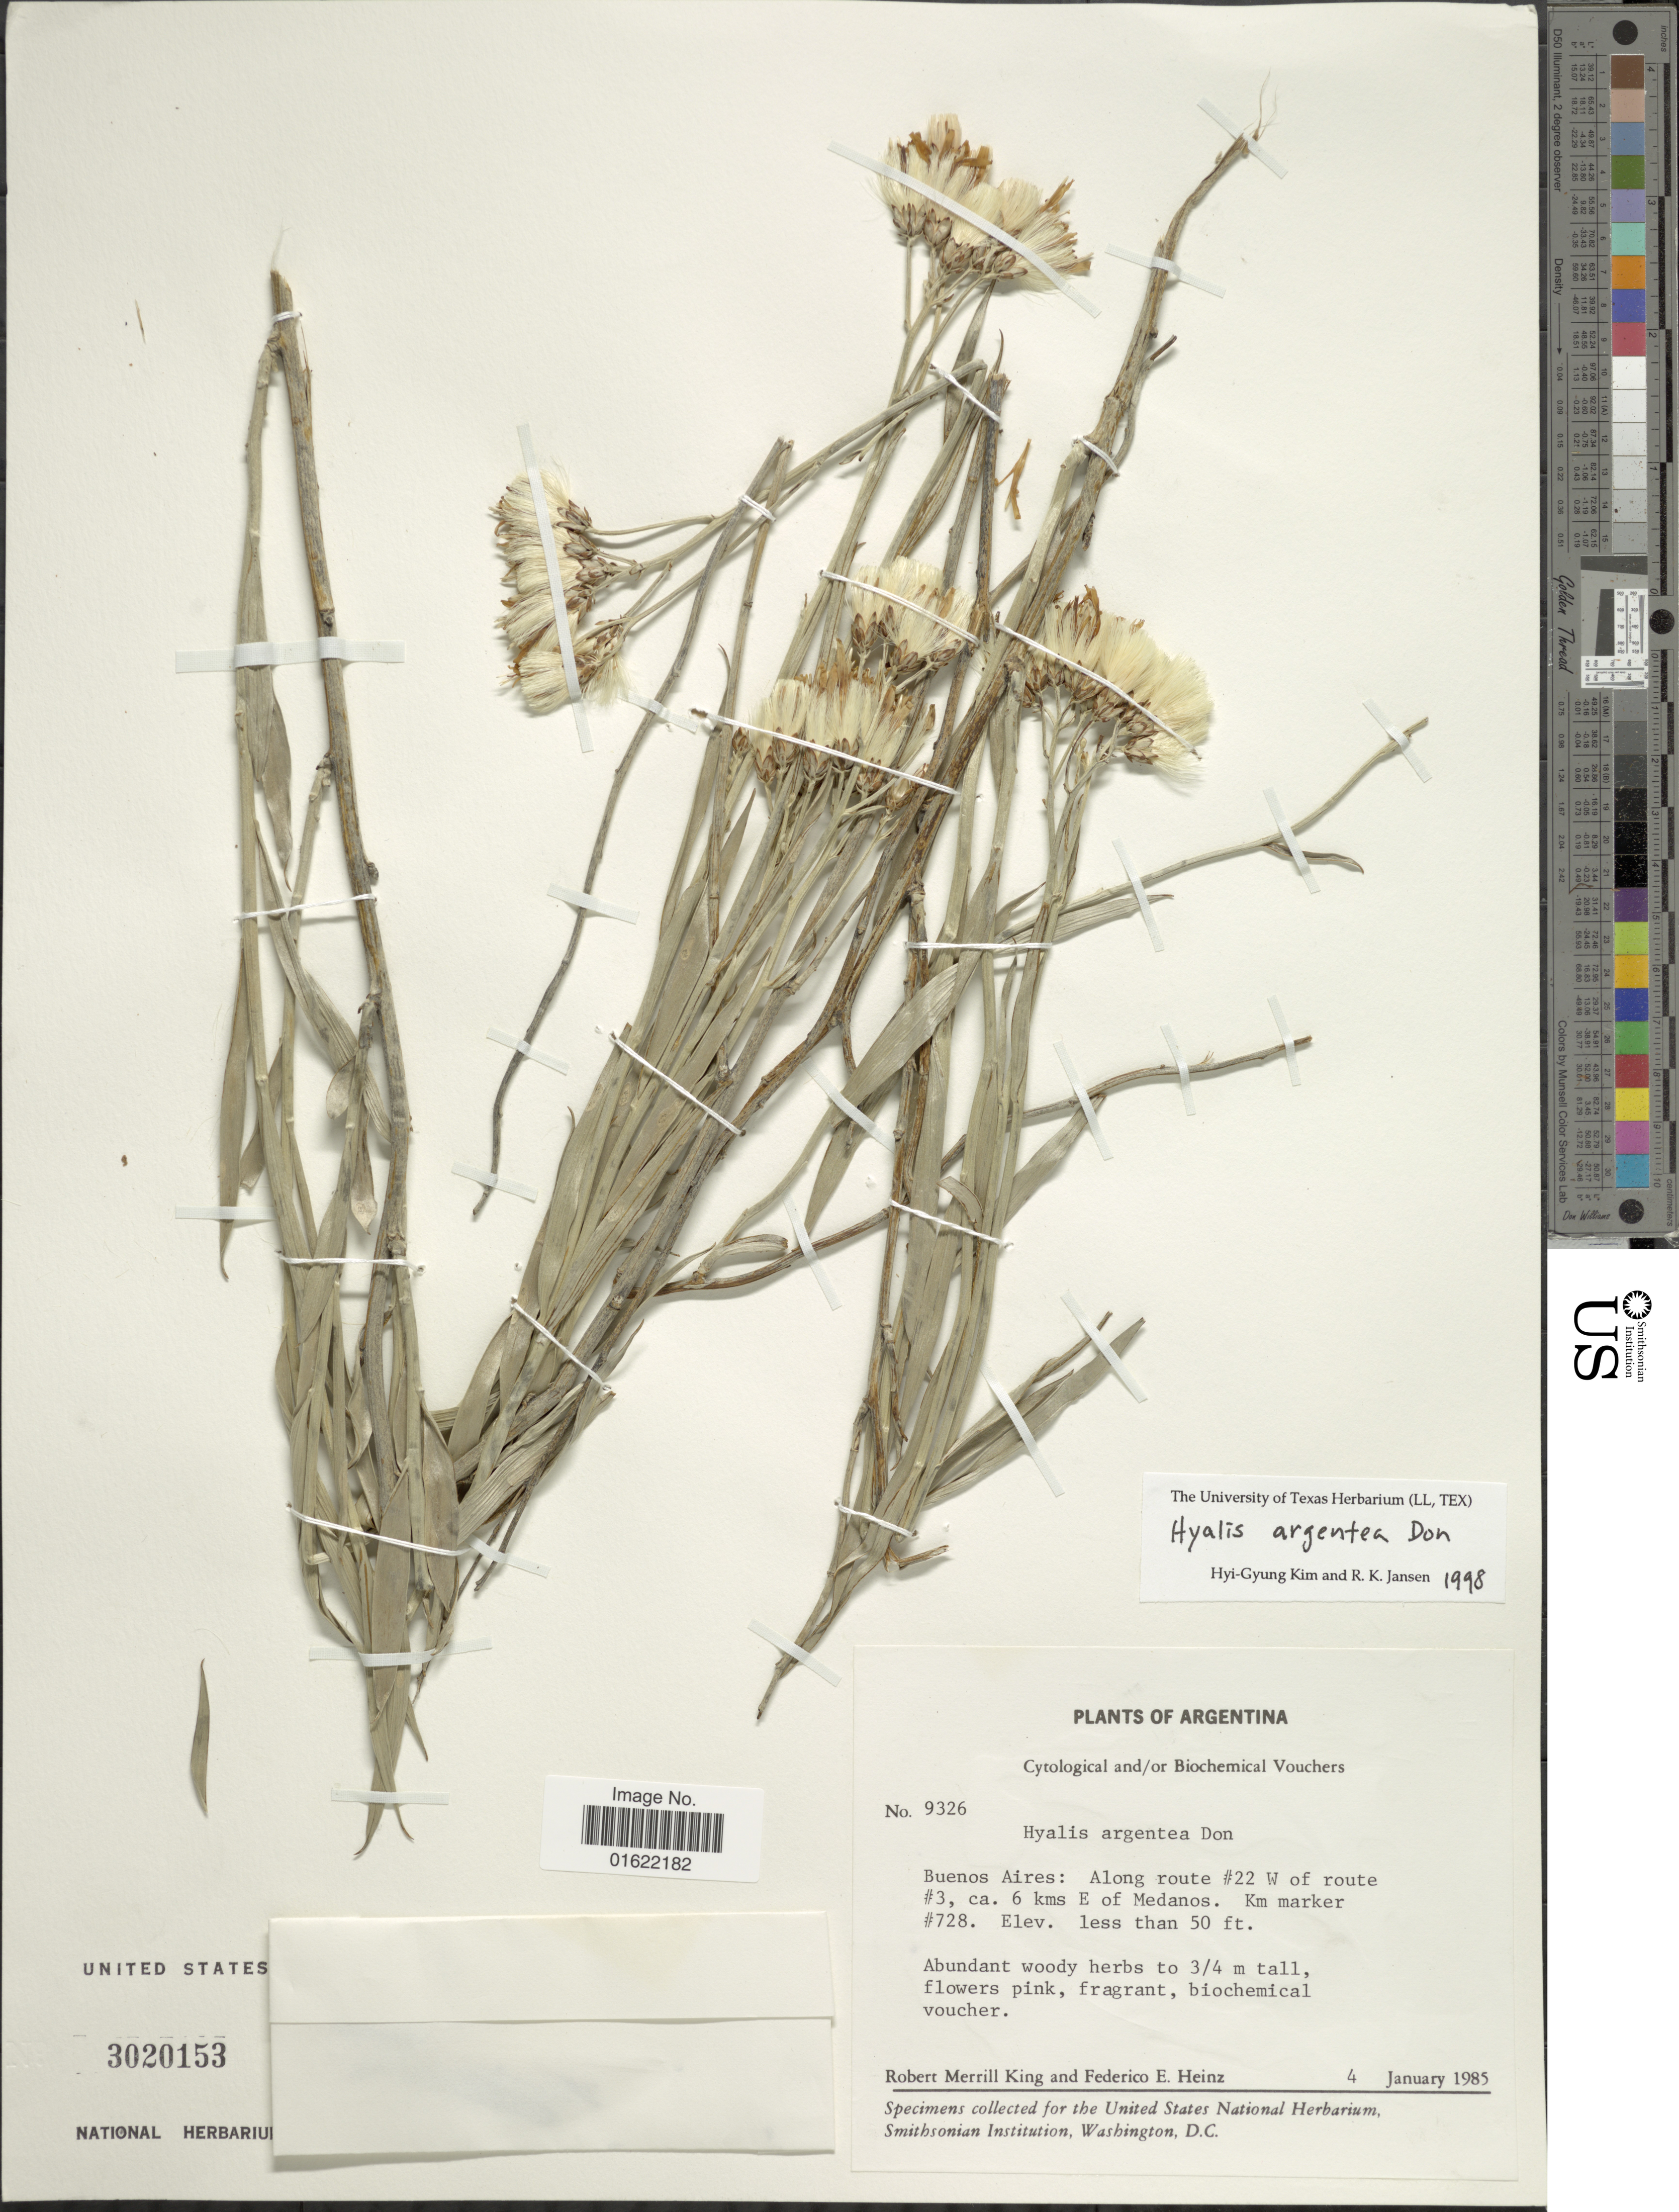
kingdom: Plantae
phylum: Tracheophyta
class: Magnoliopsida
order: Asterales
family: Asteraceae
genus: Hyalis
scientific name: Hyalis argentea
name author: D. Don ex Hook. & Arn.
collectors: R. M. King & F. Heinz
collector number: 9326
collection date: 1985-01-04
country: Argentina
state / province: Buenos Aires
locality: Along route #22 W of route #3, 6 kms E of Medanos. Km marker #728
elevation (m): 15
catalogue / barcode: US 3020153